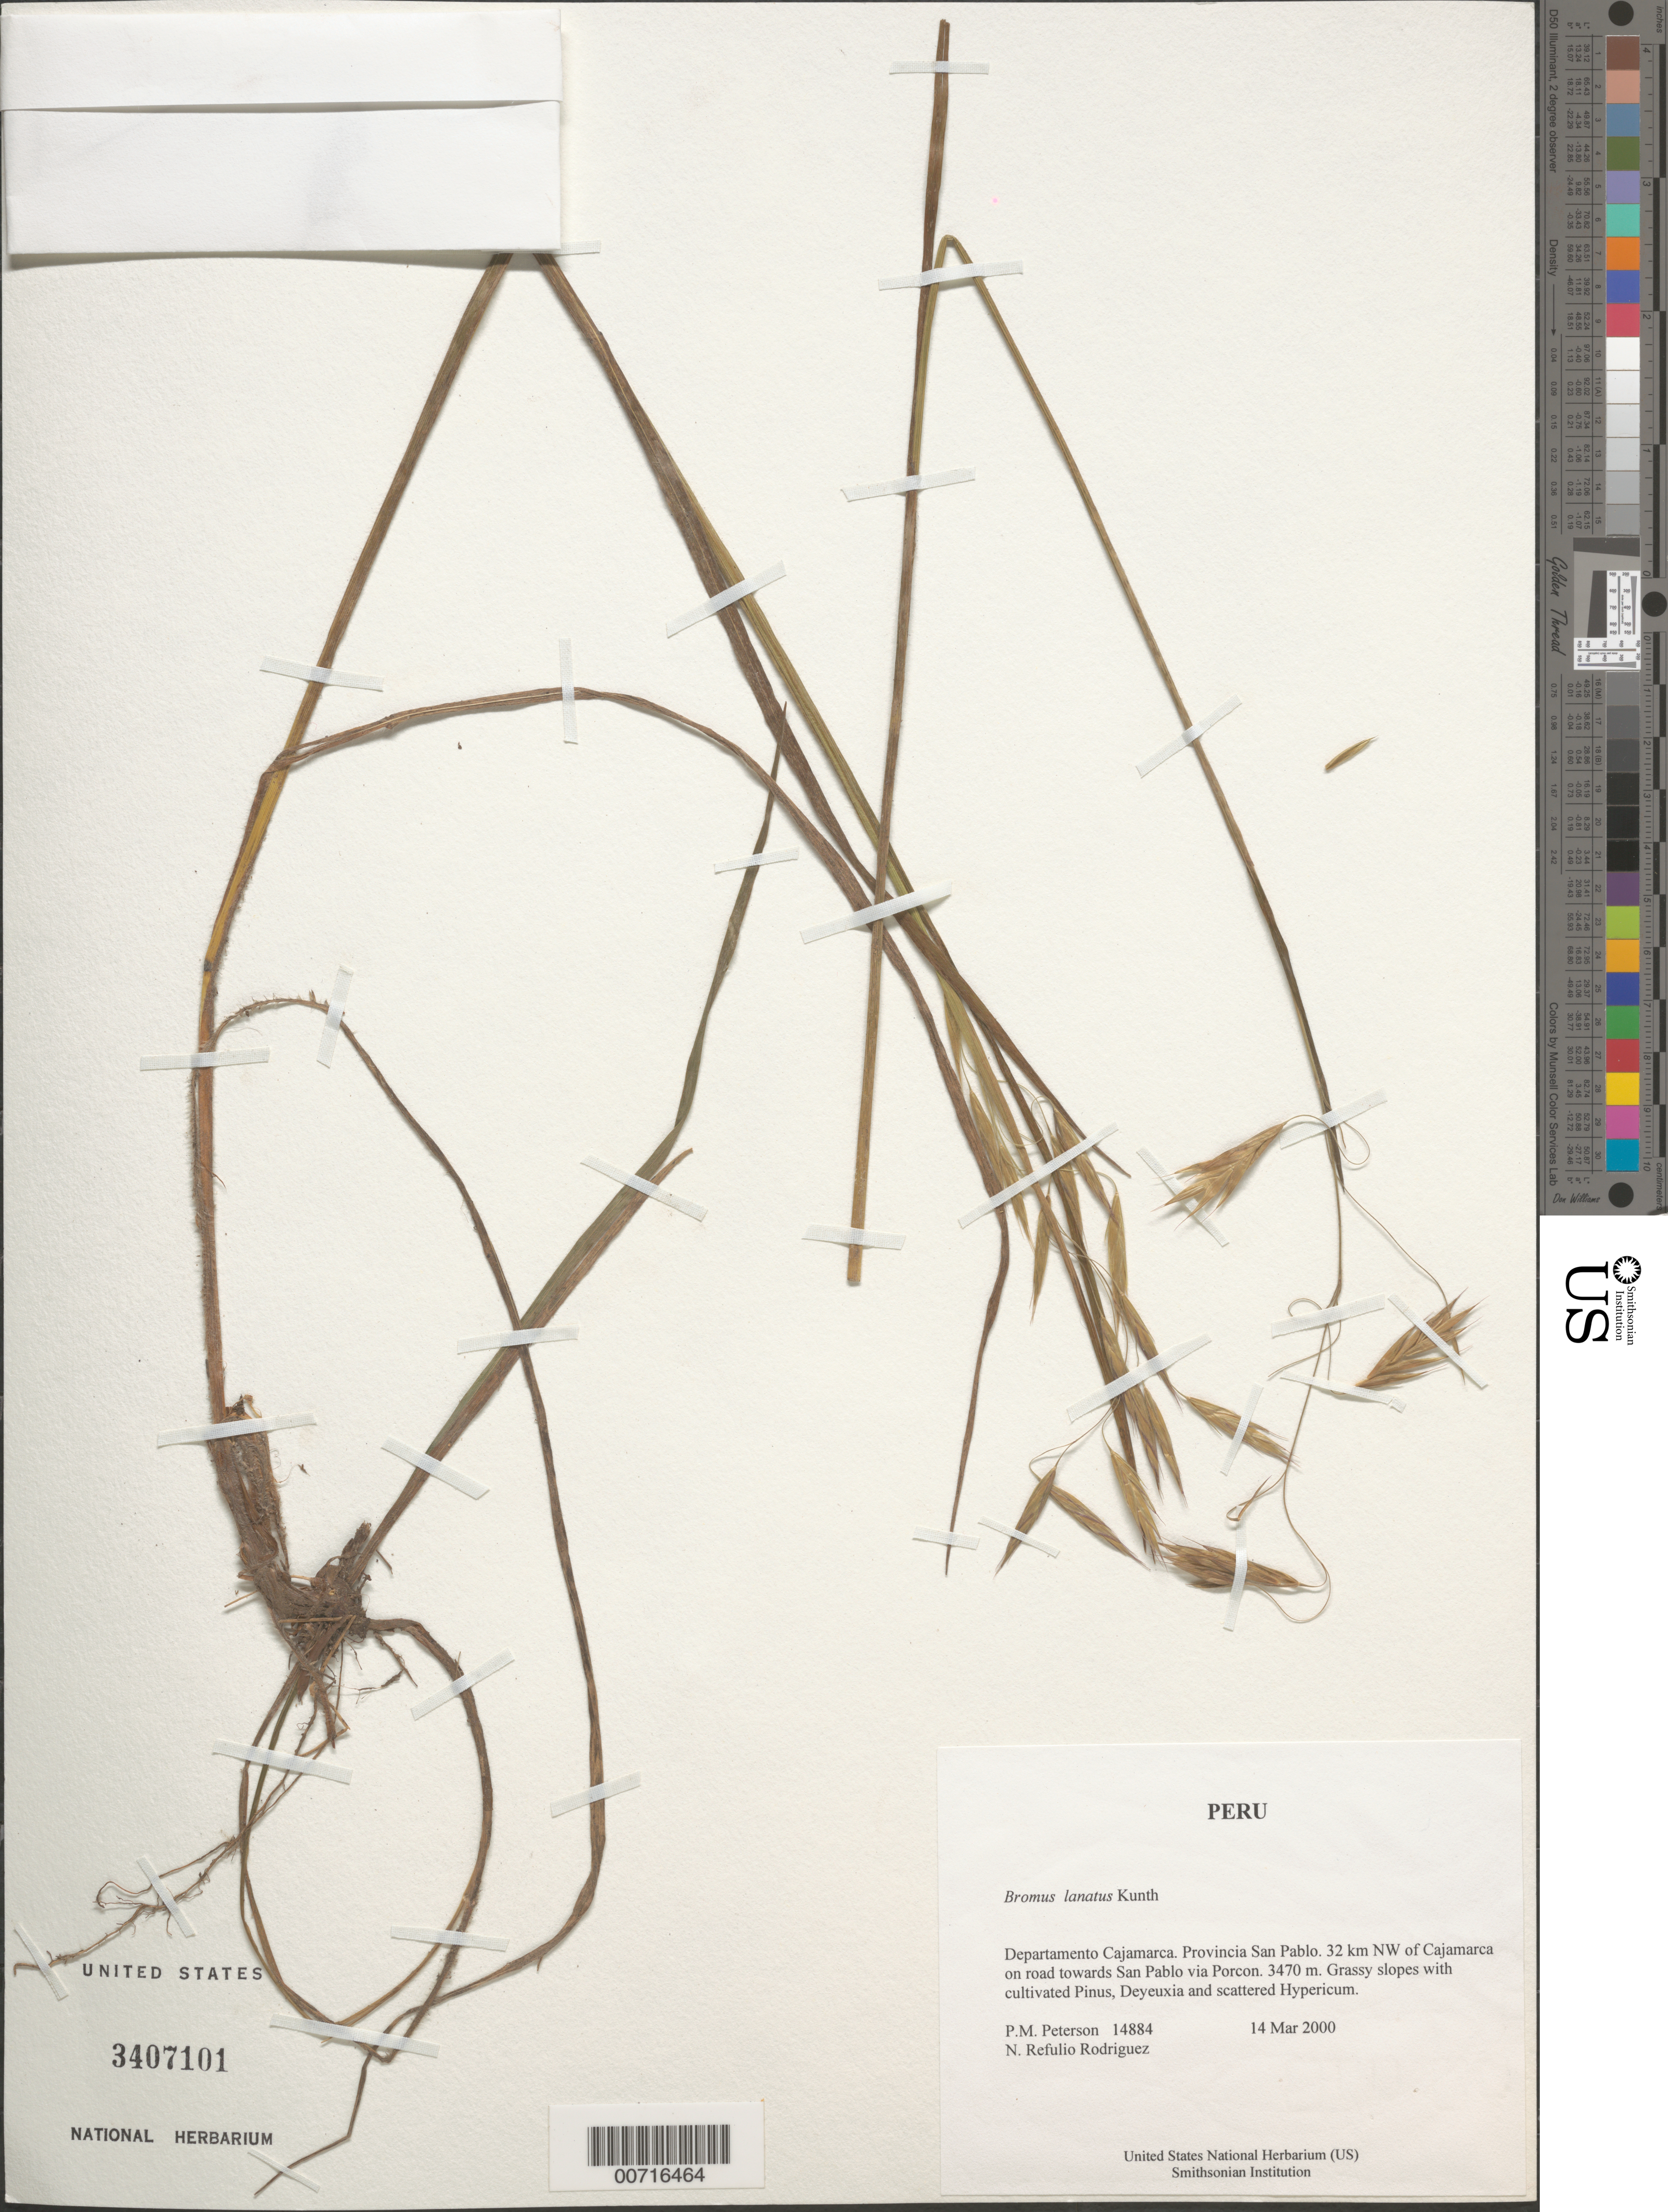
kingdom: Plantae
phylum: Tracheophyta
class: Liliopsida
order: Poales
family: Poaceae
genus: Bromus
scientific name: Bromus lanatus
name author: Kunth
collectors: P. M. Peterson & N. Refulio-Rodríguez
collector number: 14884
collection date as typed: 14 Mar 2000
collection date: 2000-03-14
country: Peru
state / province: Cajamarca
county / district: San Pablo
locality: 32 km NW of Cajamarca on road towards San Pablo via Porcon.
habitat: Grassy slopes with cultivated Pinus, Deyeuxia and scattered Hypericum.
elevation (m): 3470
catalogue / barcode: US 3407101